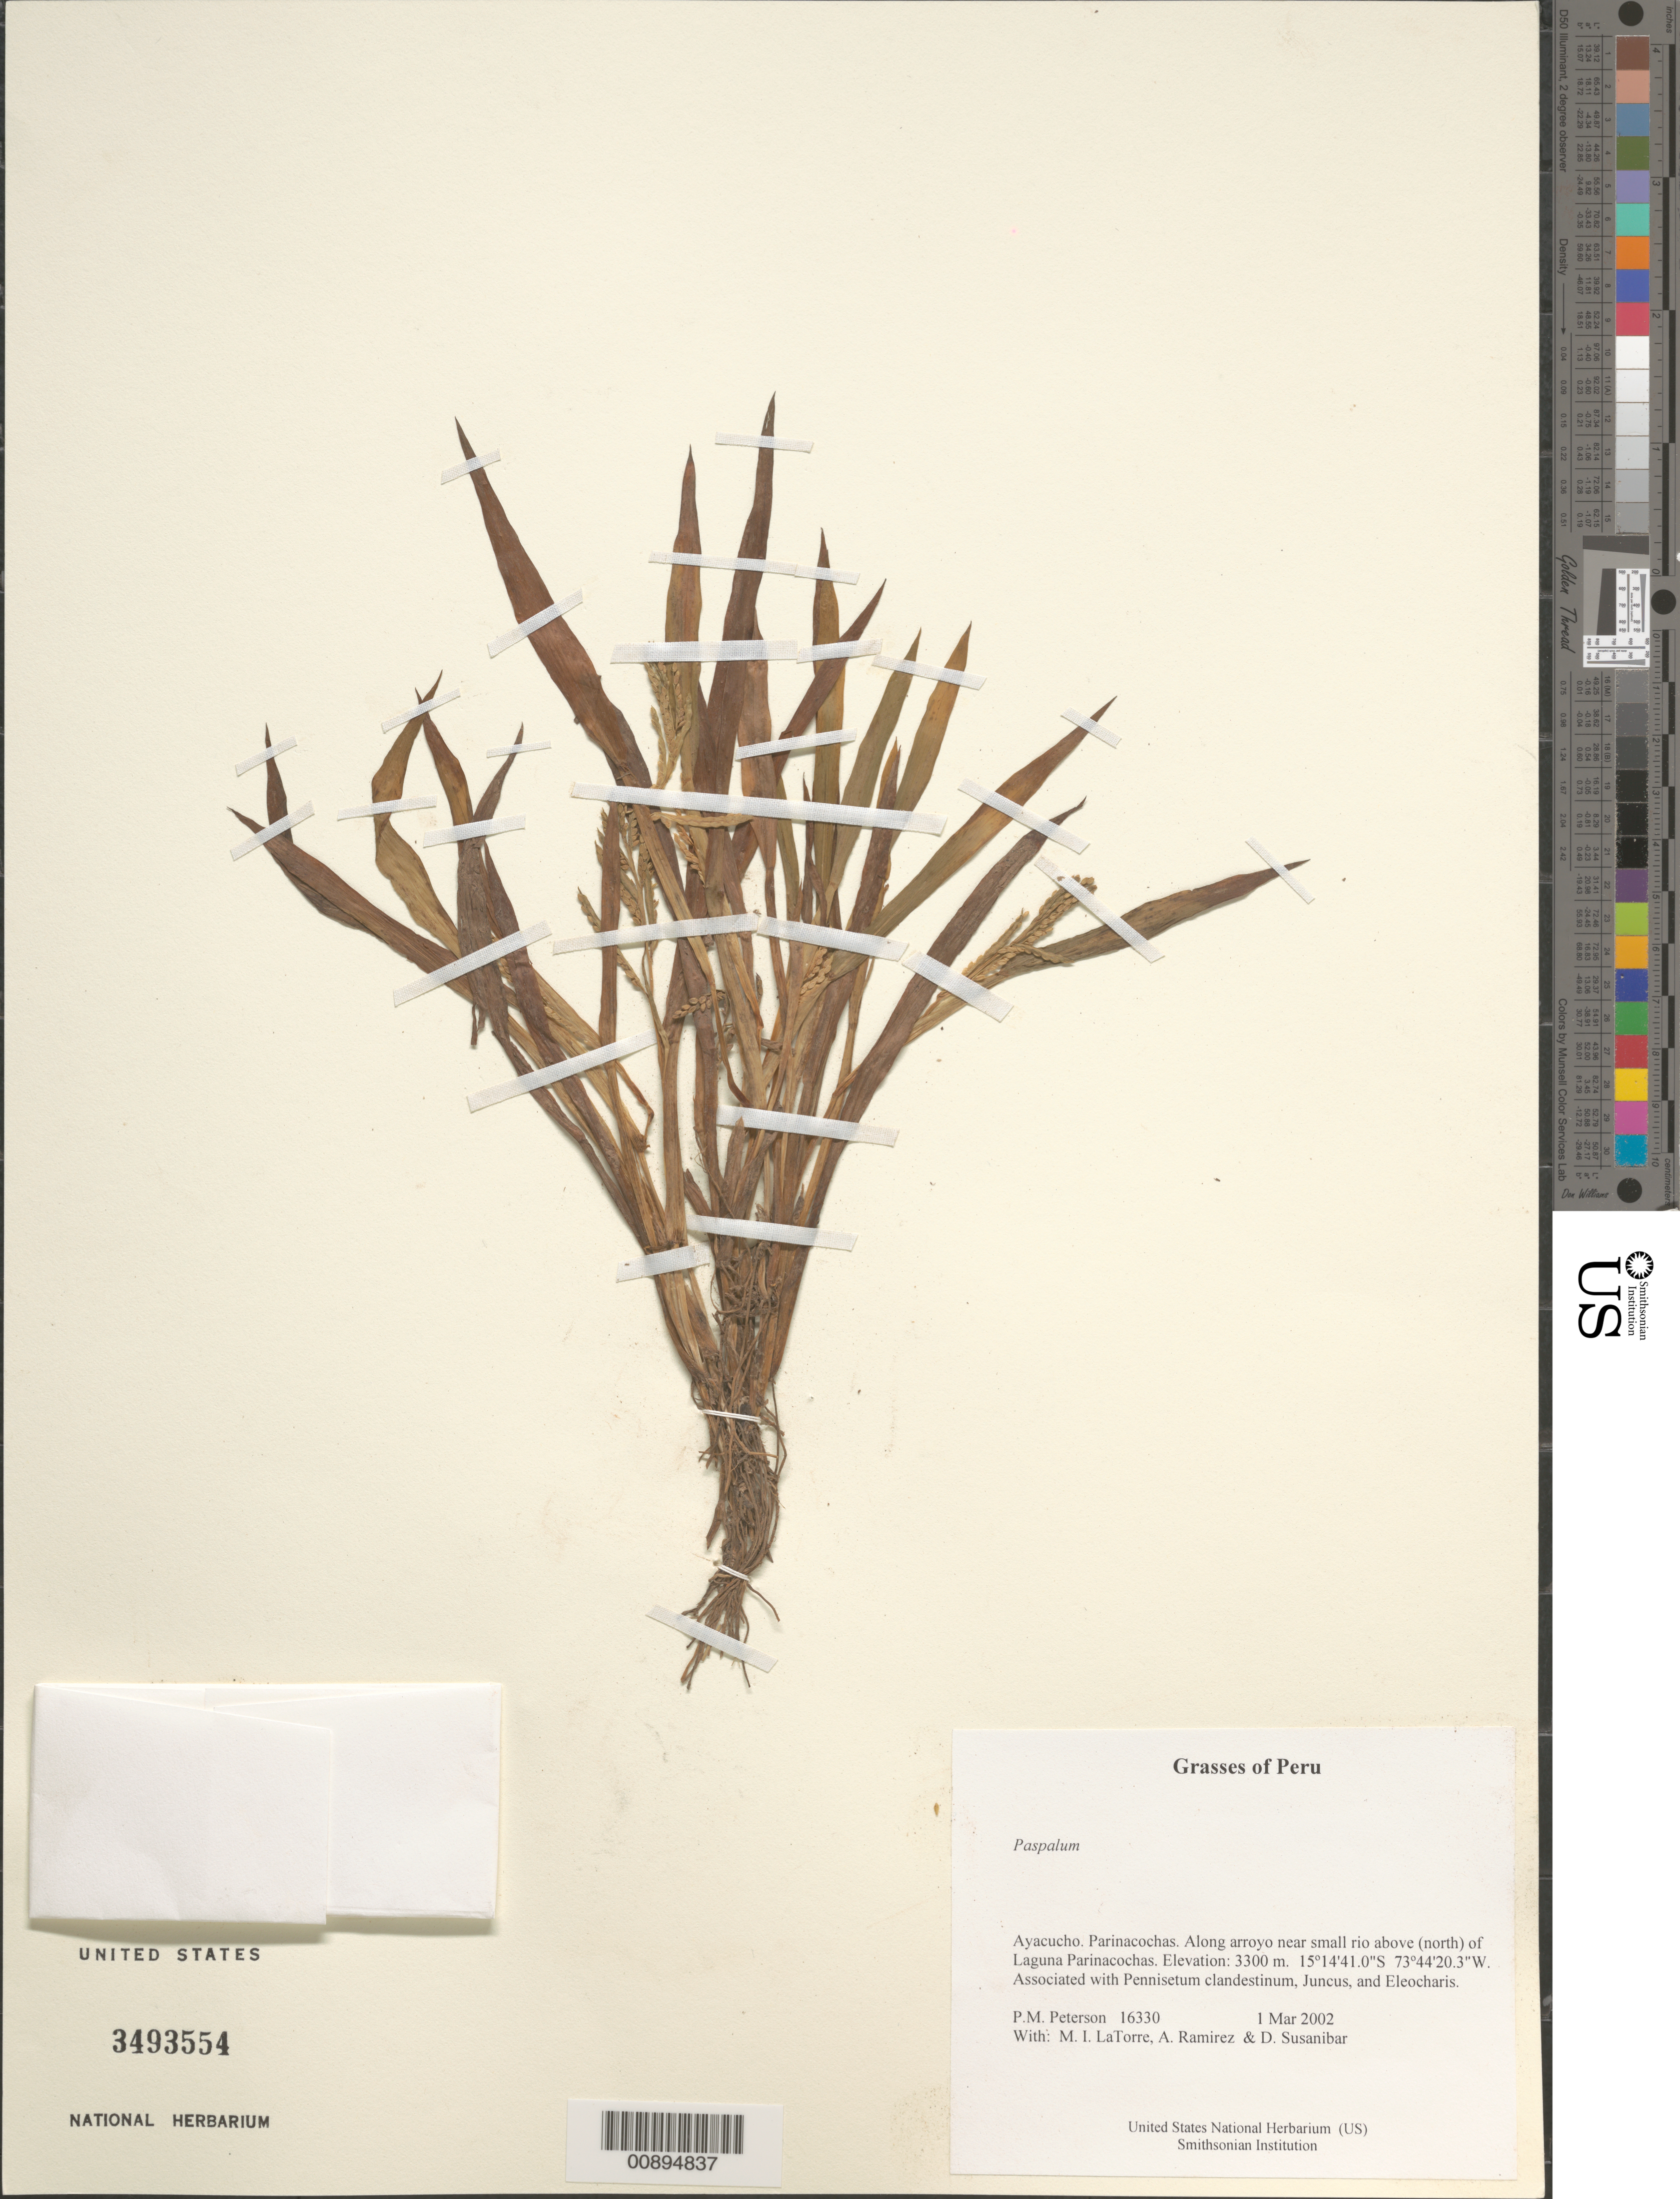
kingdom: Plantae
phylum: Tracheophyta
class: Liliopsida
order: Poales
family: Poaceae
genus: Paspalum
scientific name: Paspalum sp.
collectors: P. M. Peterson, M. I. La Torre, A. Ramírez & D. Susanibar Cruz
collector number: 16330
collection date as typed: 01 Mar 2002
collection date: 2002-03-01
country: Peru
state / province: Ayacucho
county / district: Parinacochas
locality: Along arroyo near small rio above (north) of Laguna Parinacochas.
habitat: Associated with ~Pennisetum clandestinum, Juncus, and Eleocharis~.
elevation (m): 3300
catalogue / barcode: US 3493554